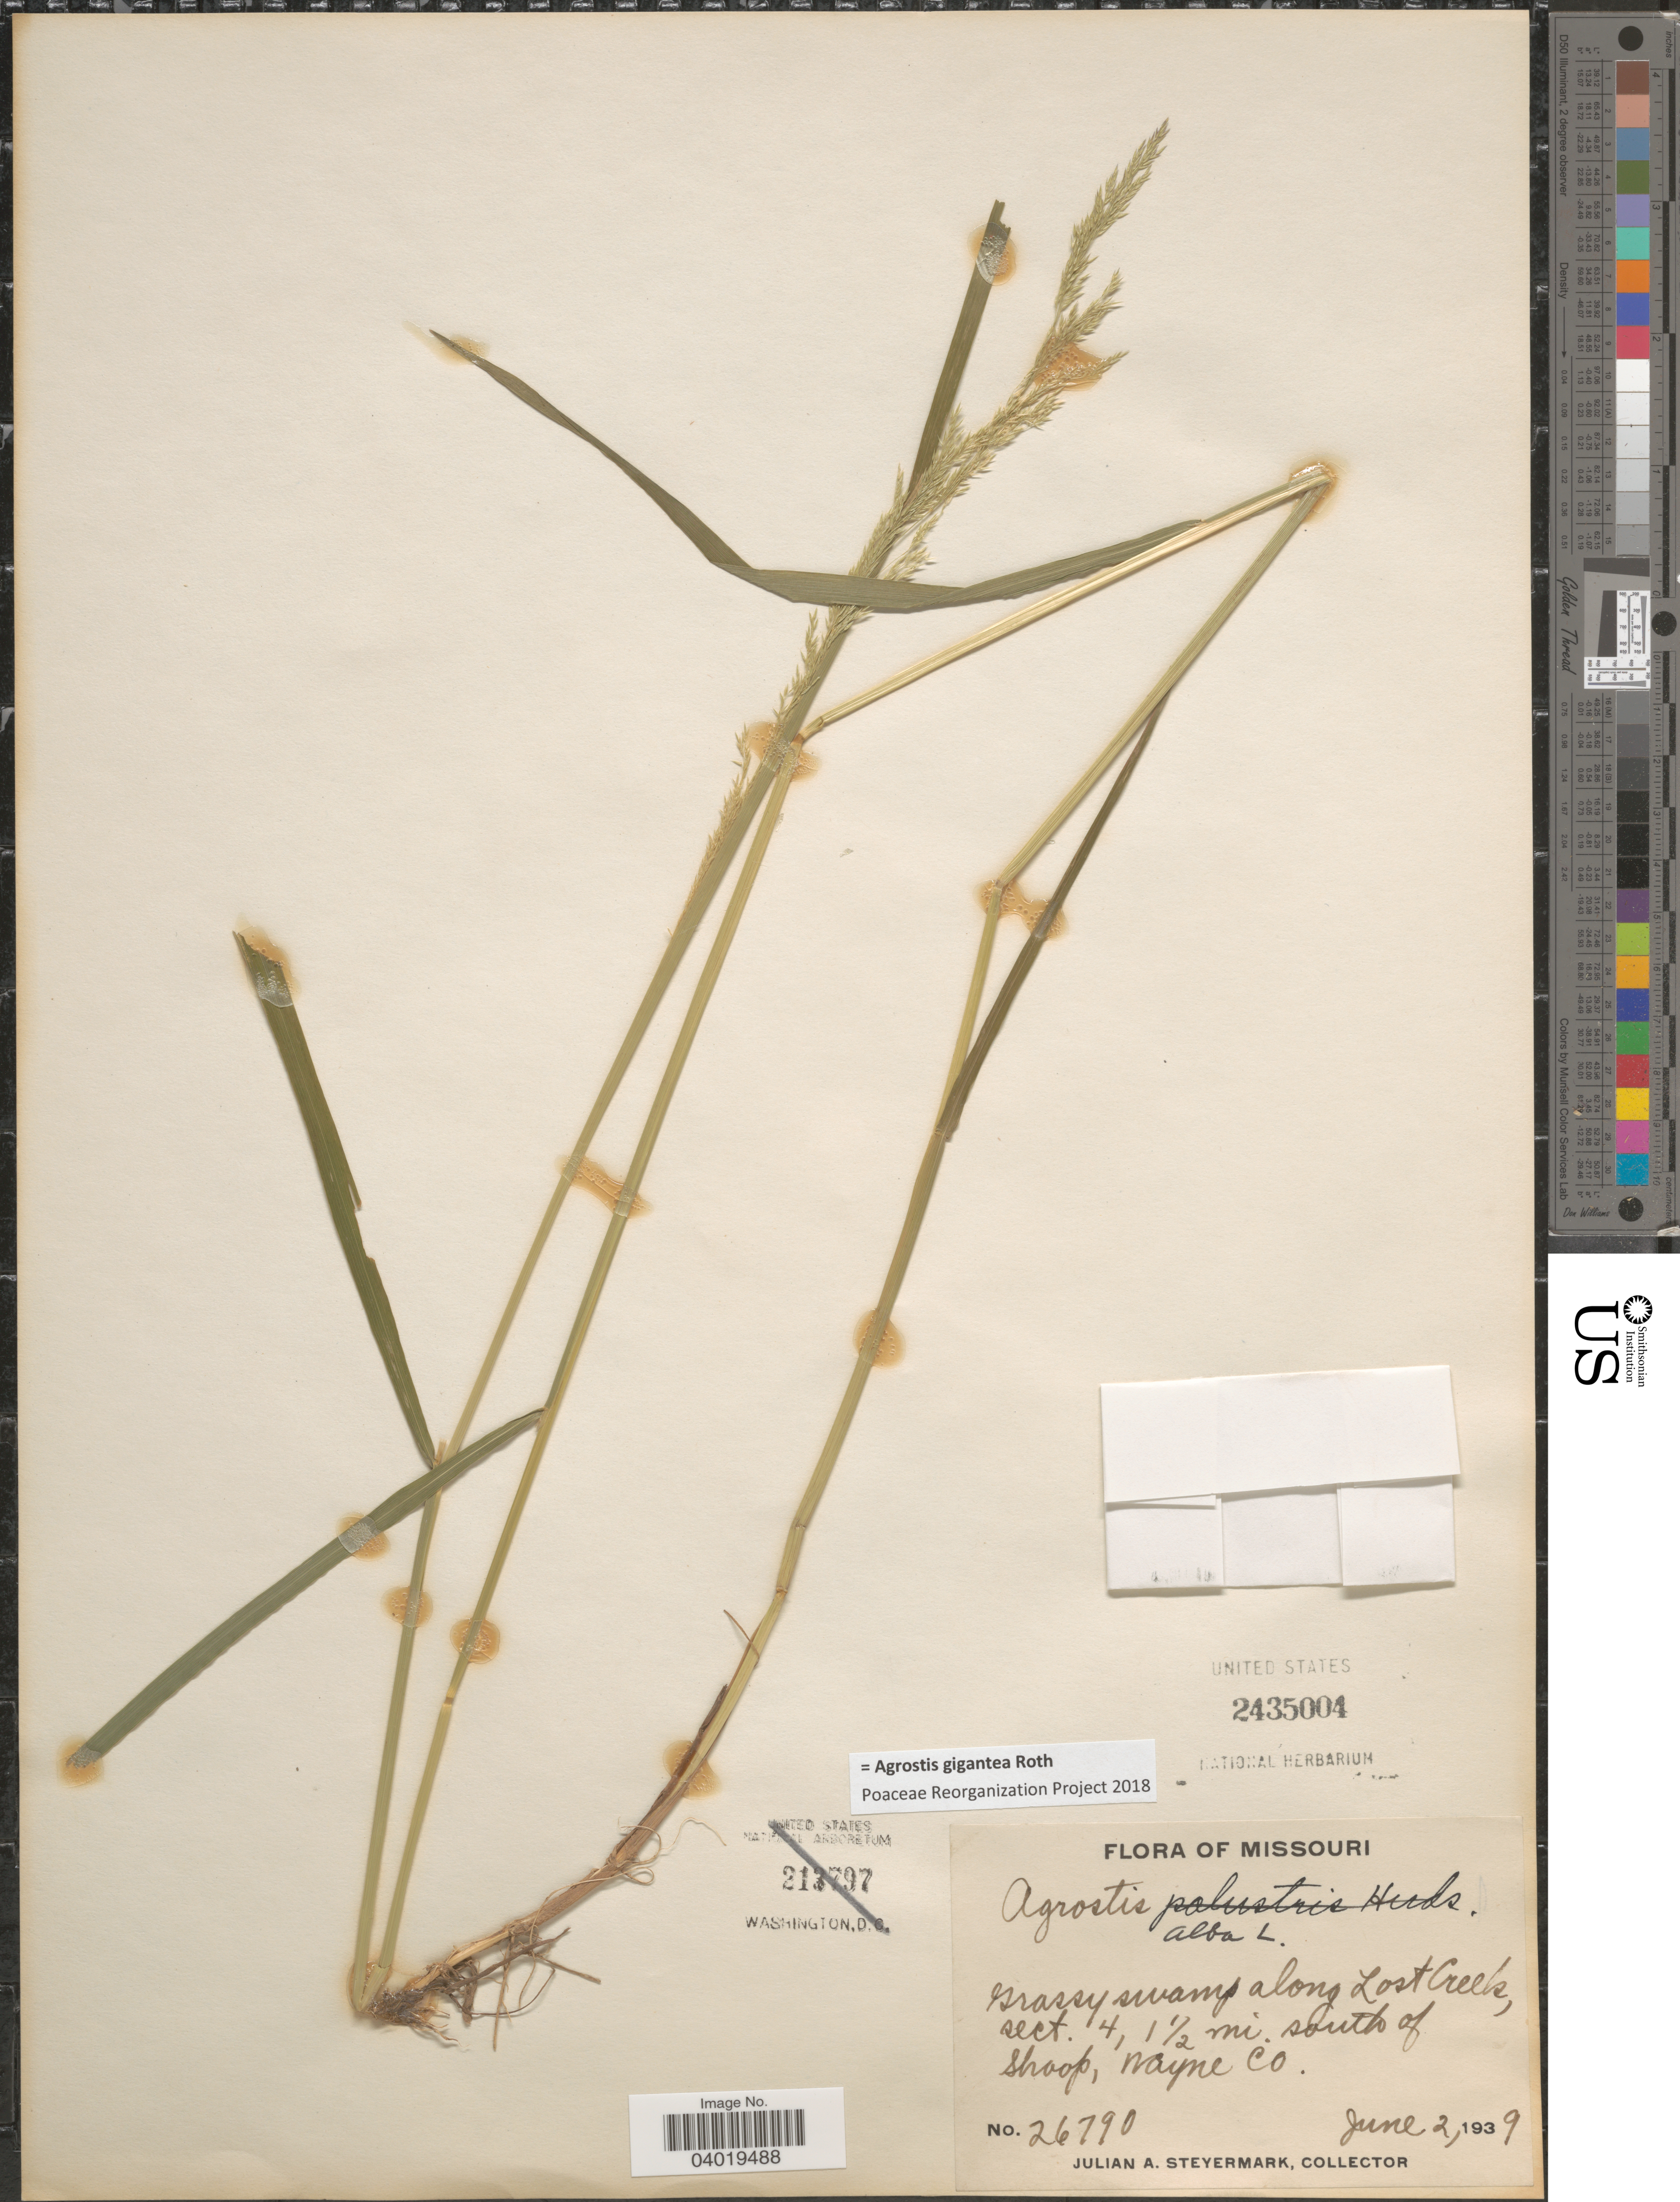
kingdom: Plantae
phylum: Tracheophyta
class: Liliopsida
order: Poales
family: Poaceae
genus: Agrostis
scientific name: Agrostis gigantea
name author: Roth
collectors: J. Steyermark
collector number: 26790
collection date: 1939-06-02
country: United States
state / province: Missouri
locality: Grassy swamp along Lost Creek, sect. 4, 1½ mi. south of Shoop, Wayne Co.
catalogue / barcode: US 2435004